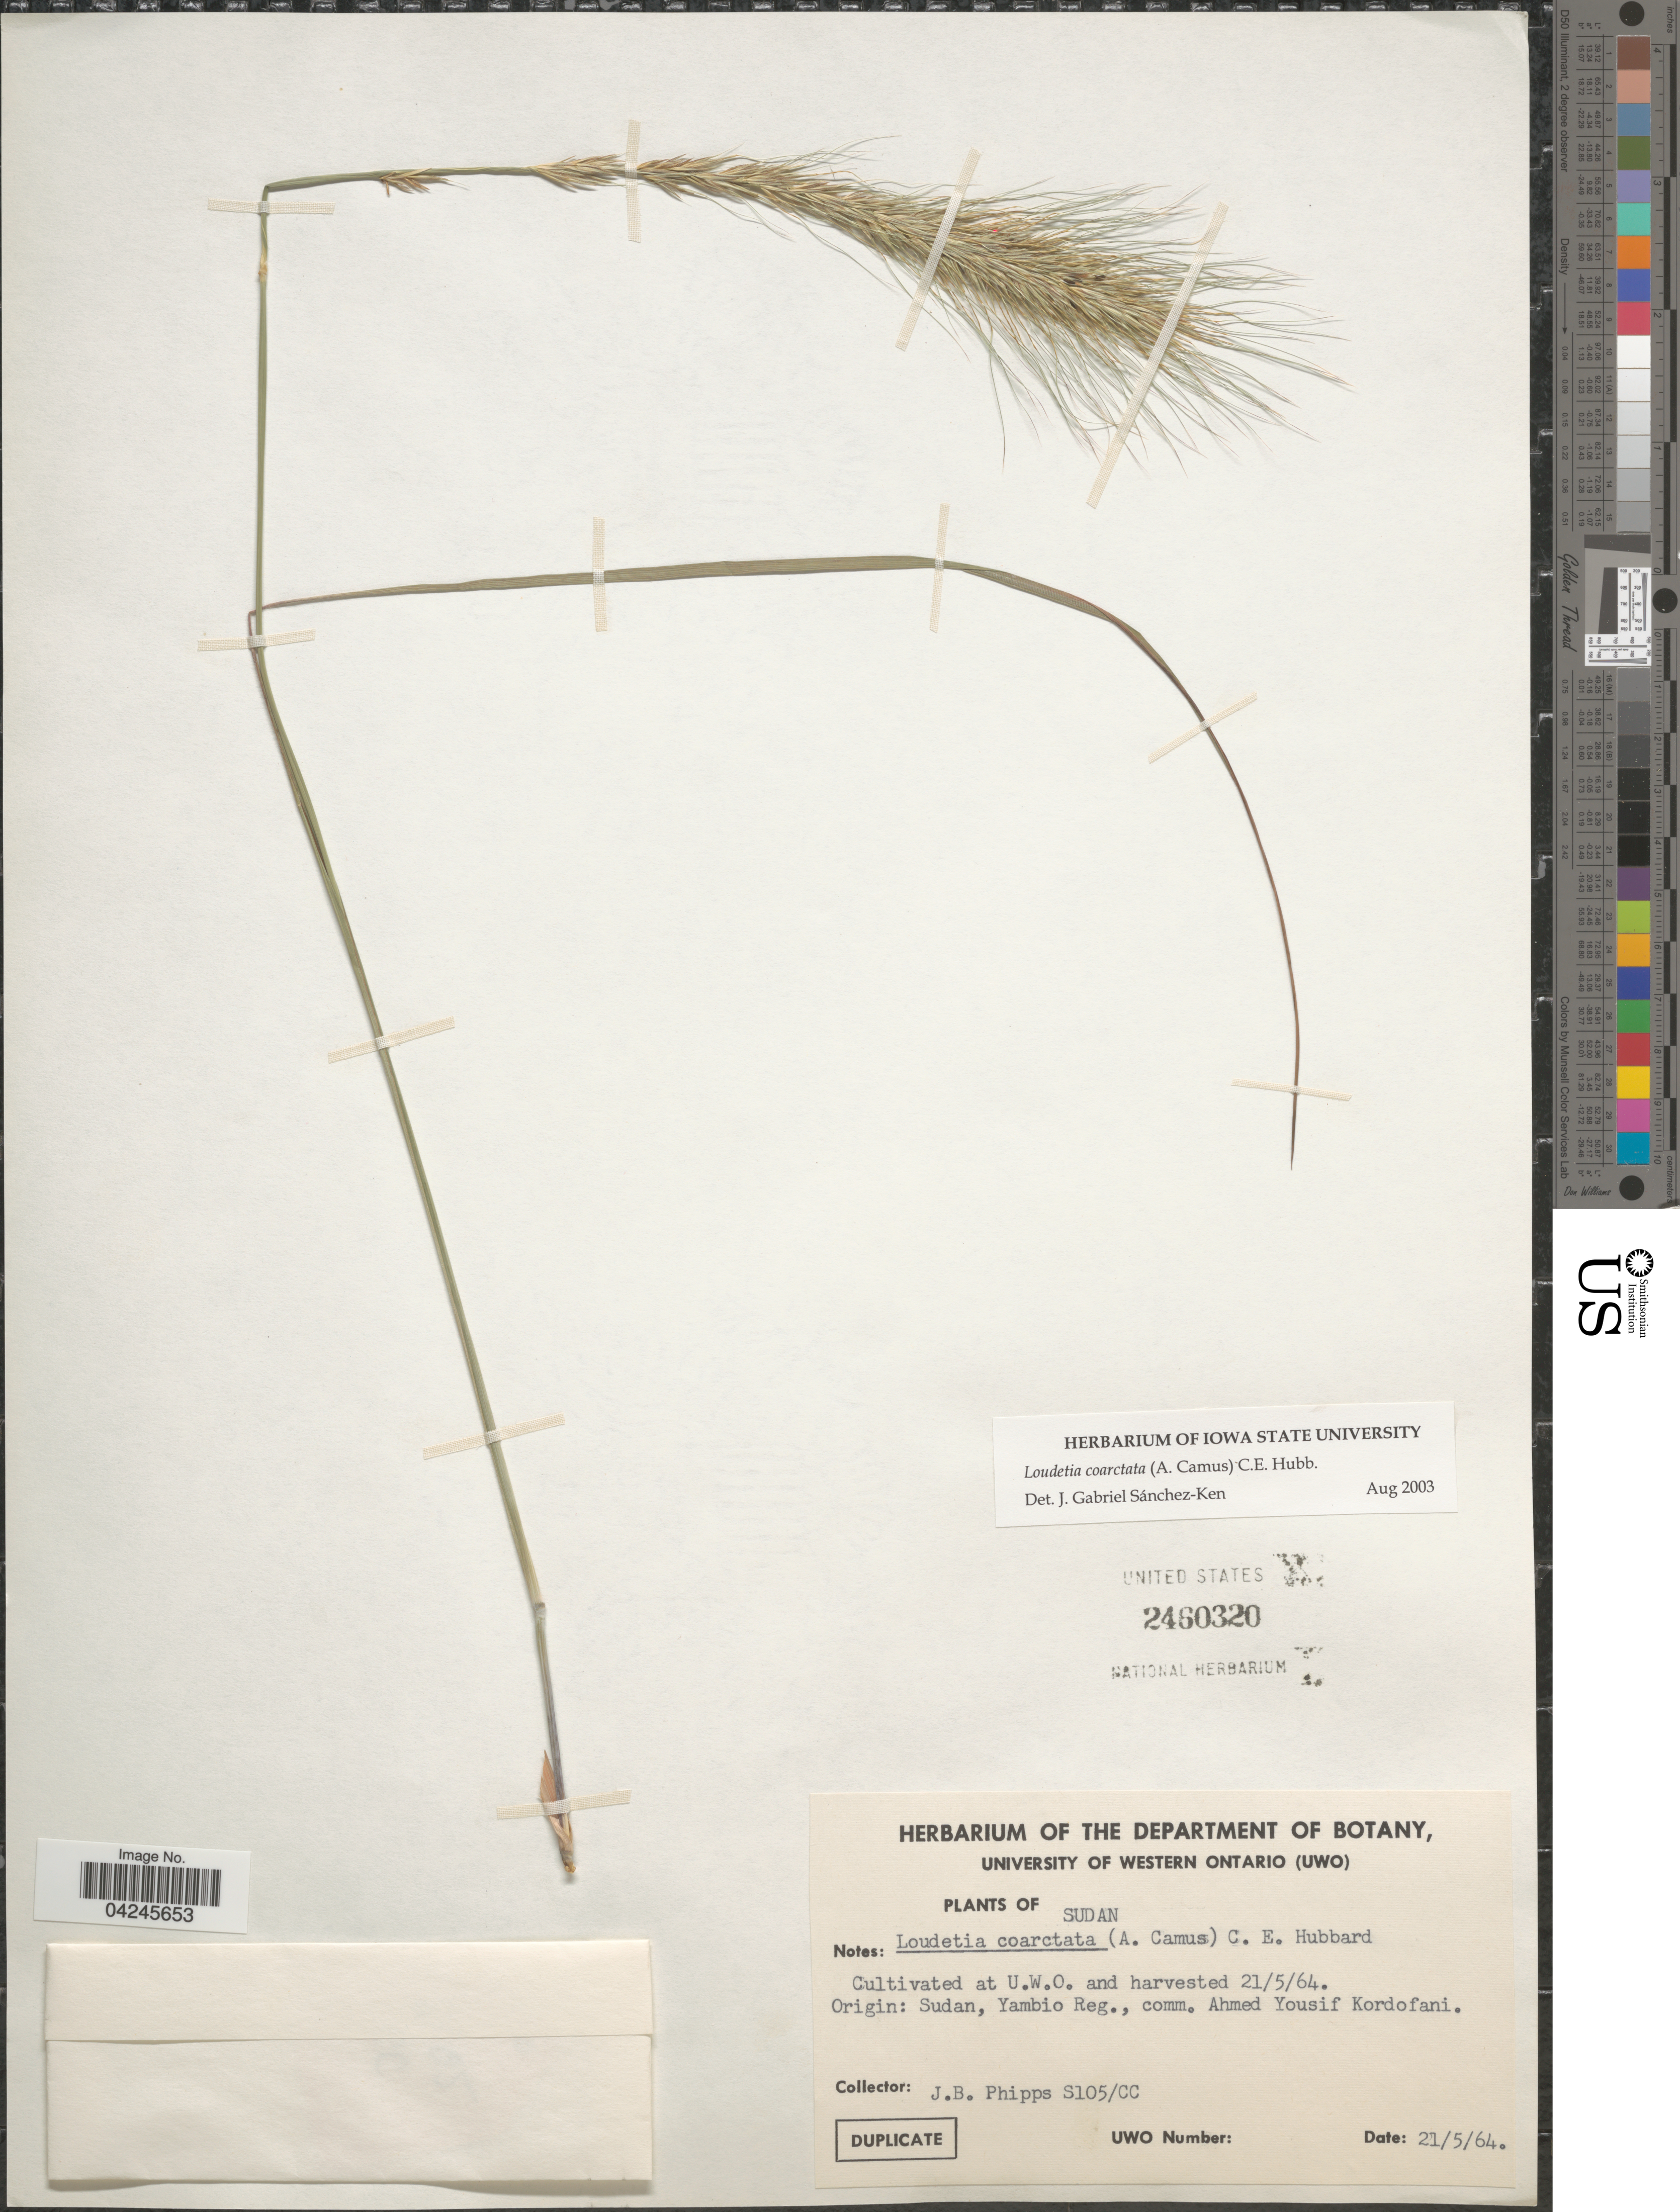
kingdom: Plantae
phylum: Tracheophyta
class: Liliopsida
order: Poales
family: Poaceae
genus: Loudetia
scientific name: Loudetia coarctata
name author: (A. Camus) C. E. Hubb.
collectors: J. Phipps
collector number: S105/CC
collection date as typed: Transcribed d/m/y: 21/5/64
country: Canada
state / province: Ontario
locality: Cultivated at U. W. O. and harvested.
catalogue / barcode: US 2460320